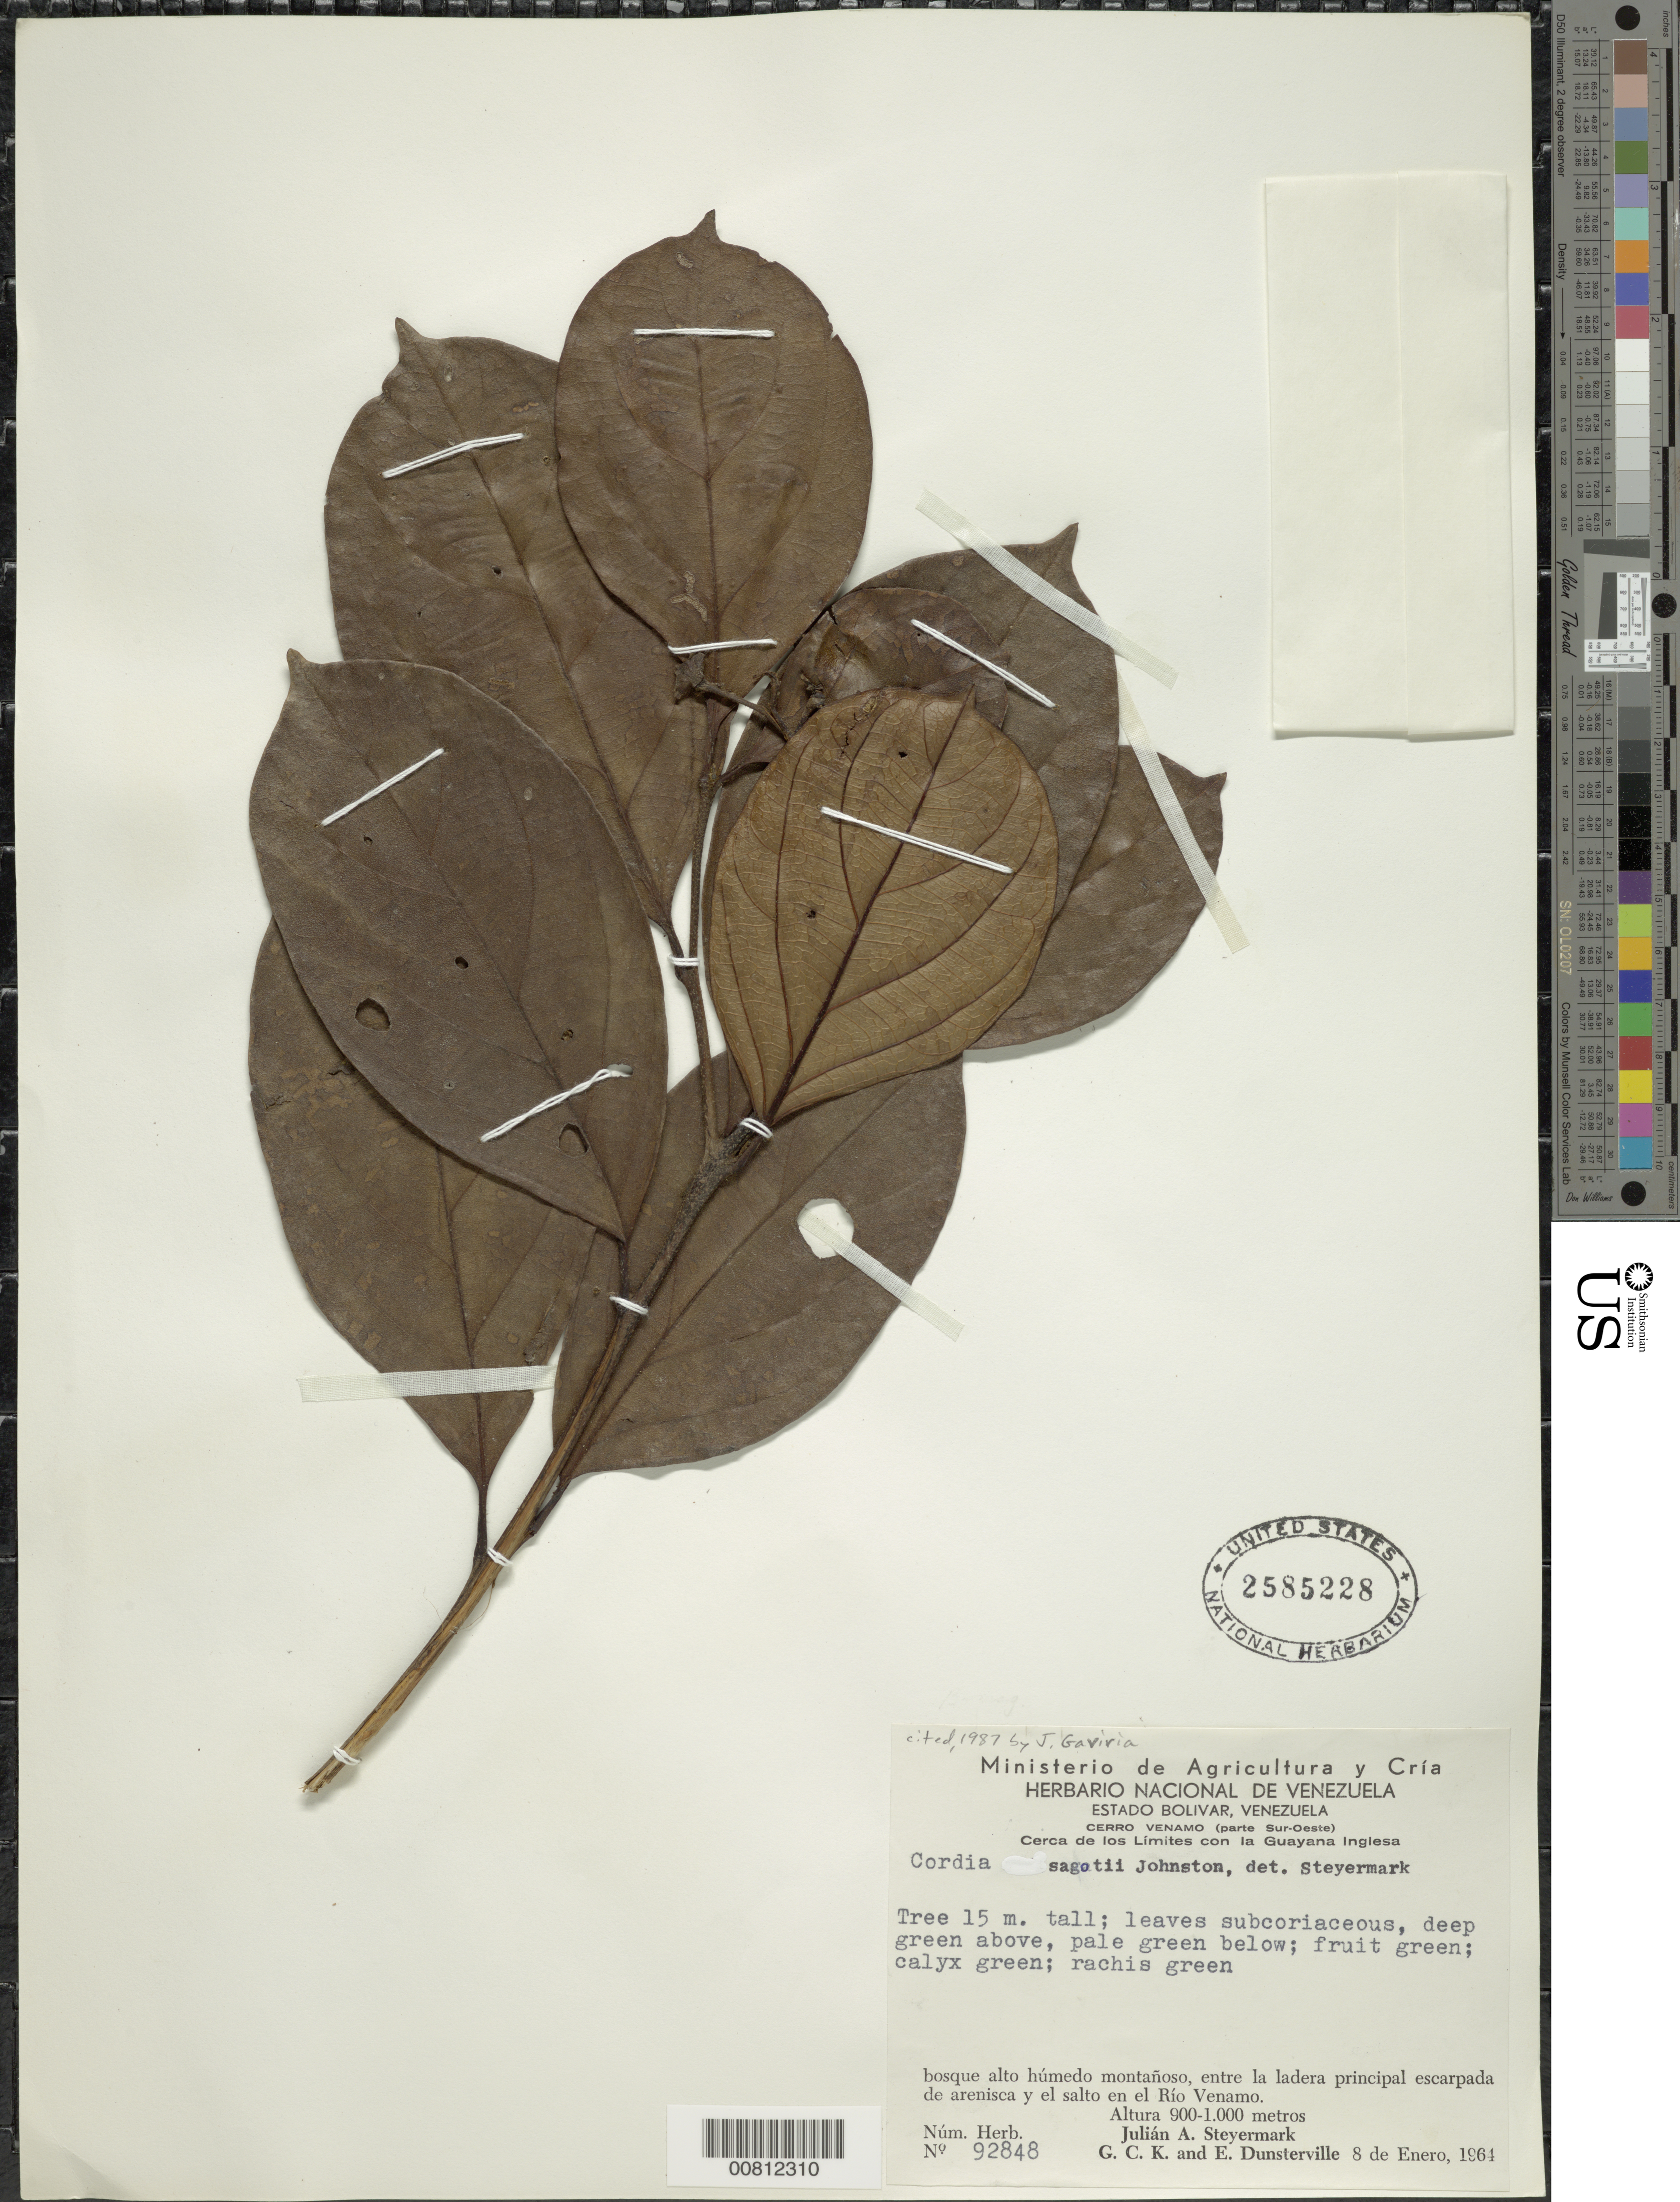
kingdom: Plantae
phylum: Tracheophyta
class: Magnoliopsida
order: Boraginales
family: Cordiaceae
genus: Cordia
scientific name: Cordia sagotii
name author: I.M. Johnst.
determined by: Gaviria, J. C.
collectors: J. Steyermark, G. C. K. Dunsterville & E. Dunsterville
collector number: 92848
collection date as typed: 8-Jan-64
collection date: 1964-01-08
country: Venezuela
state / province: Bolívar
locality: Cerro Venamo, cerca de los límites con la Guayana Inglesa, vecindades del salto, Río Venamo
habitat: Bosque alto humedo montañoso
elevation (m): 900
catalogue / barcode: US 2585228